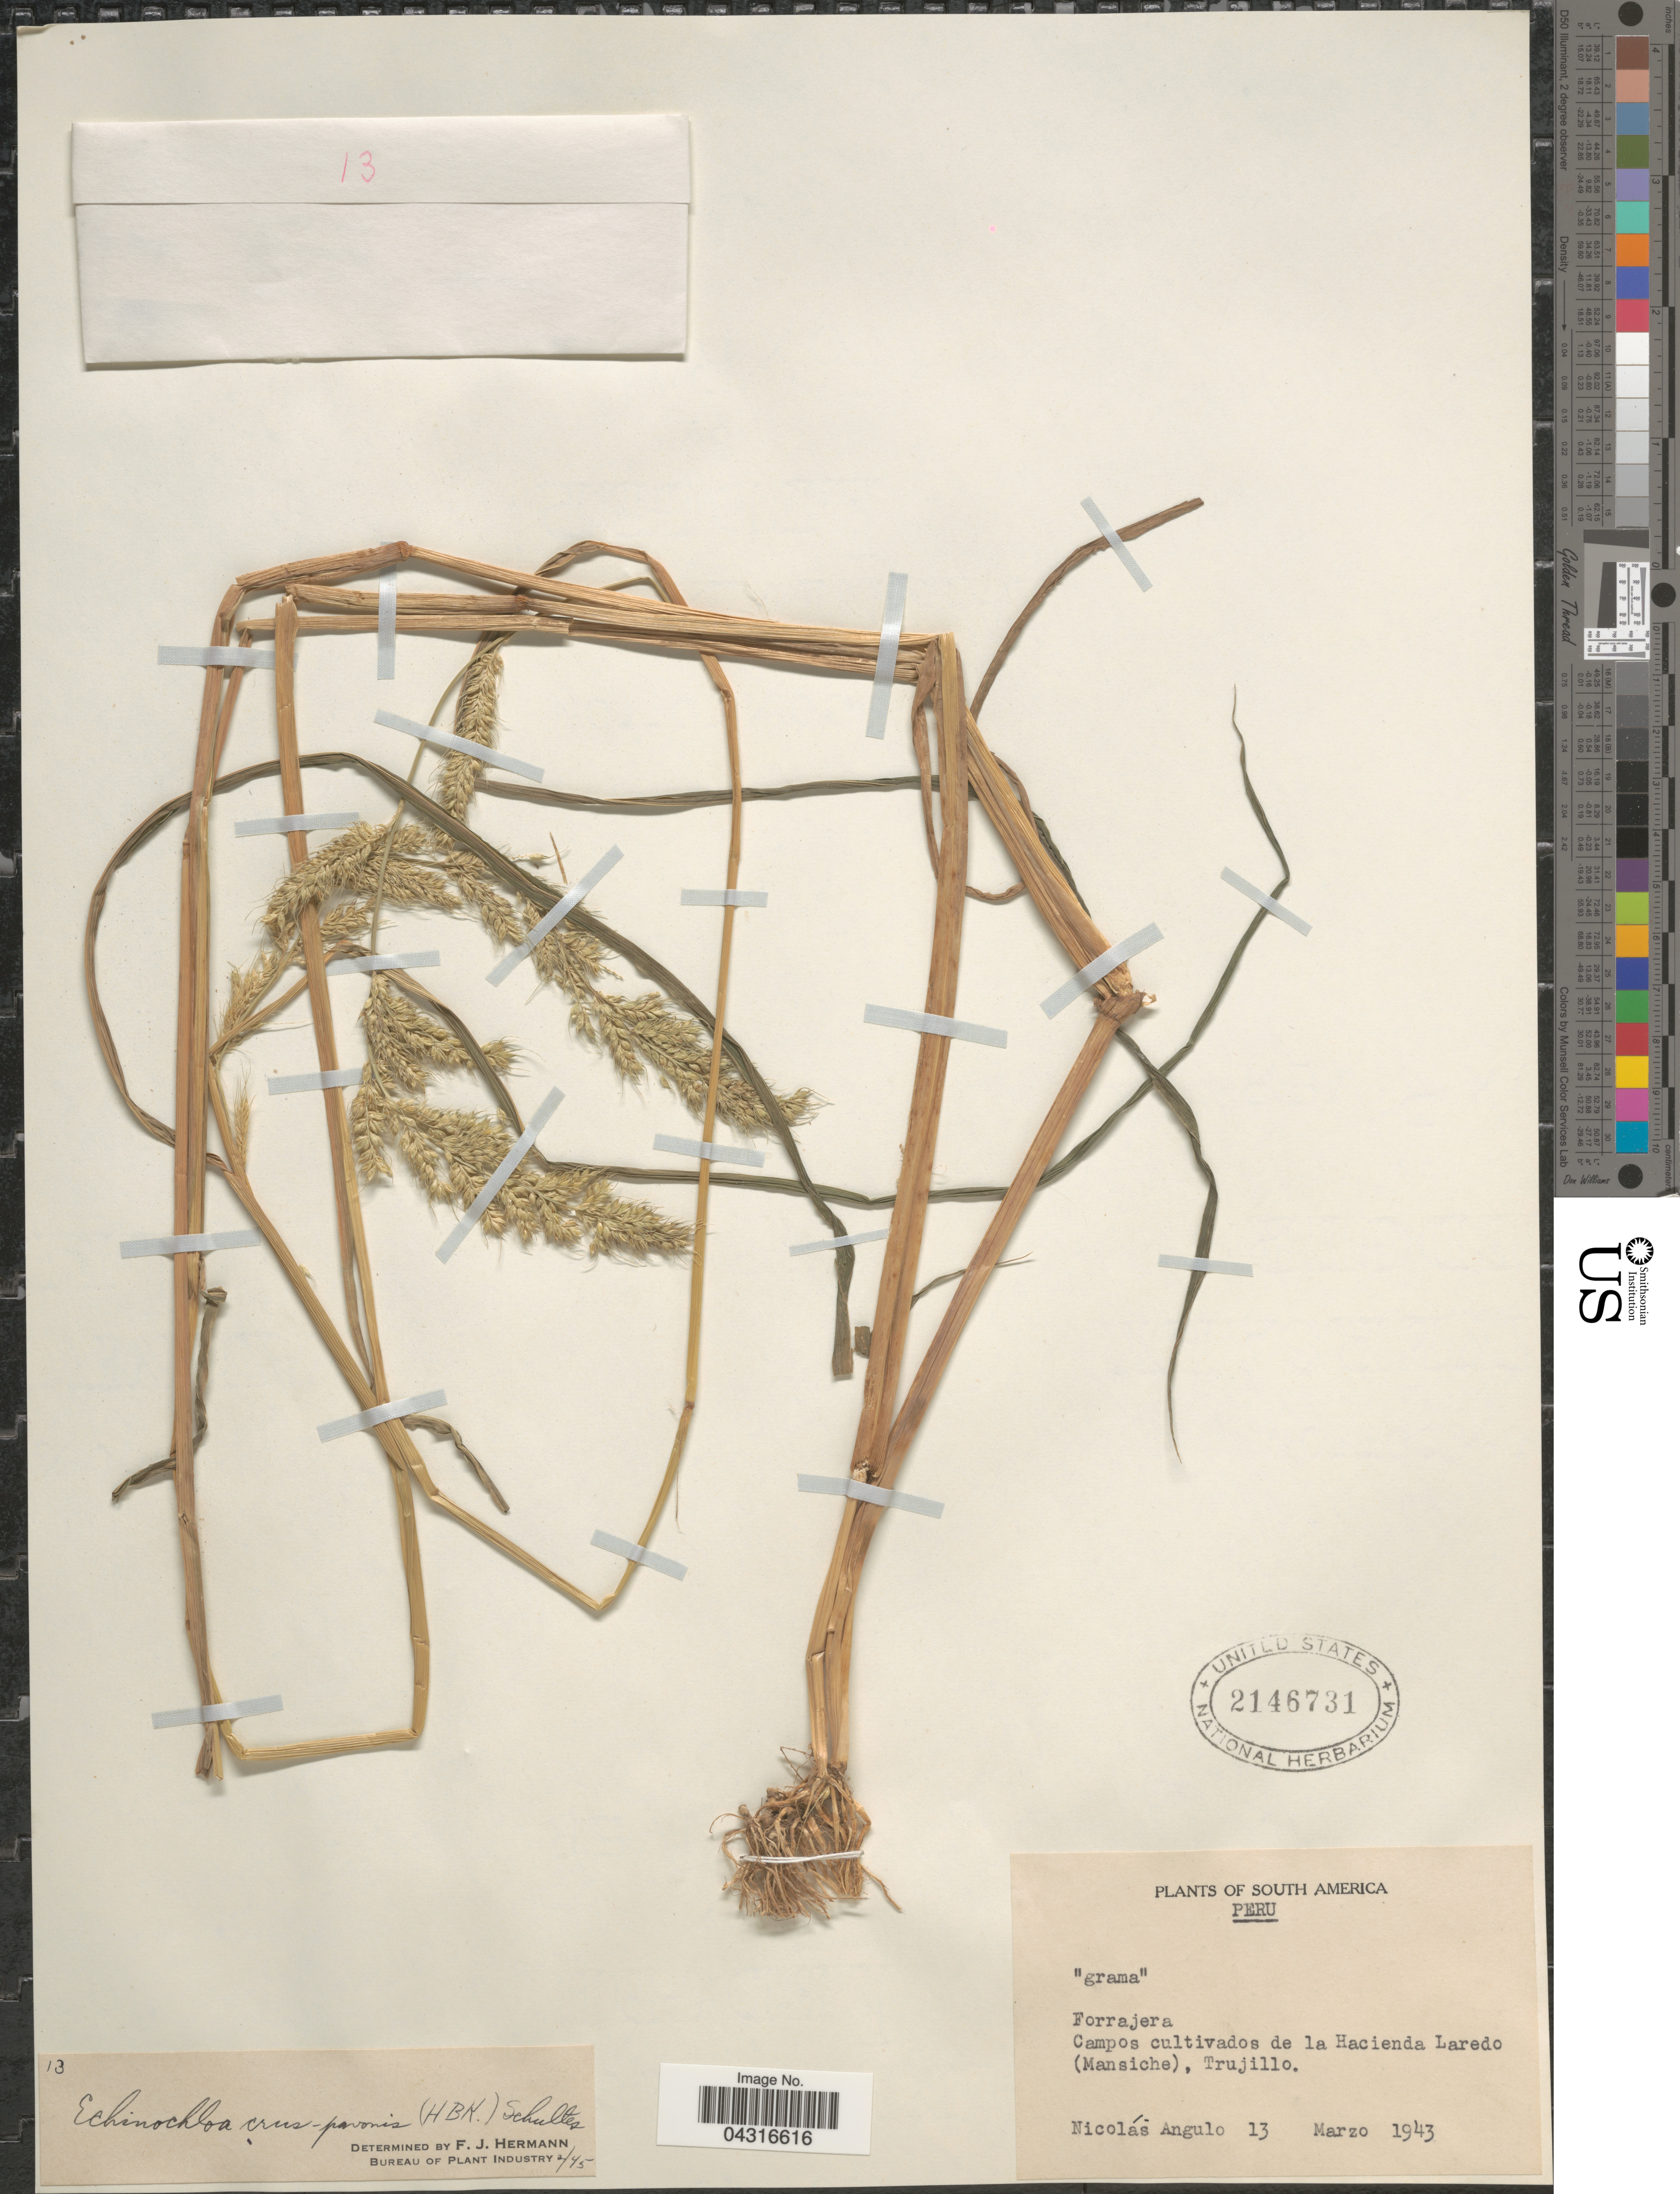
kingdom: Plantae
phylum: Tracheophyta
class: Liliopsida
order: Poales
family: Poaceae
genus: Echinochloa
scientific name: Echinochloa crus-pavonis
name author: (Kunth) Schult.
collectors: N. Angulo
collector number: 13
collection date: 1943-03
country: Peru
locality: Forrajera. Campos cultivados de la Hacienda Laredo (Mansiche), Trujillo.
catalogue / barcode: US 2146731